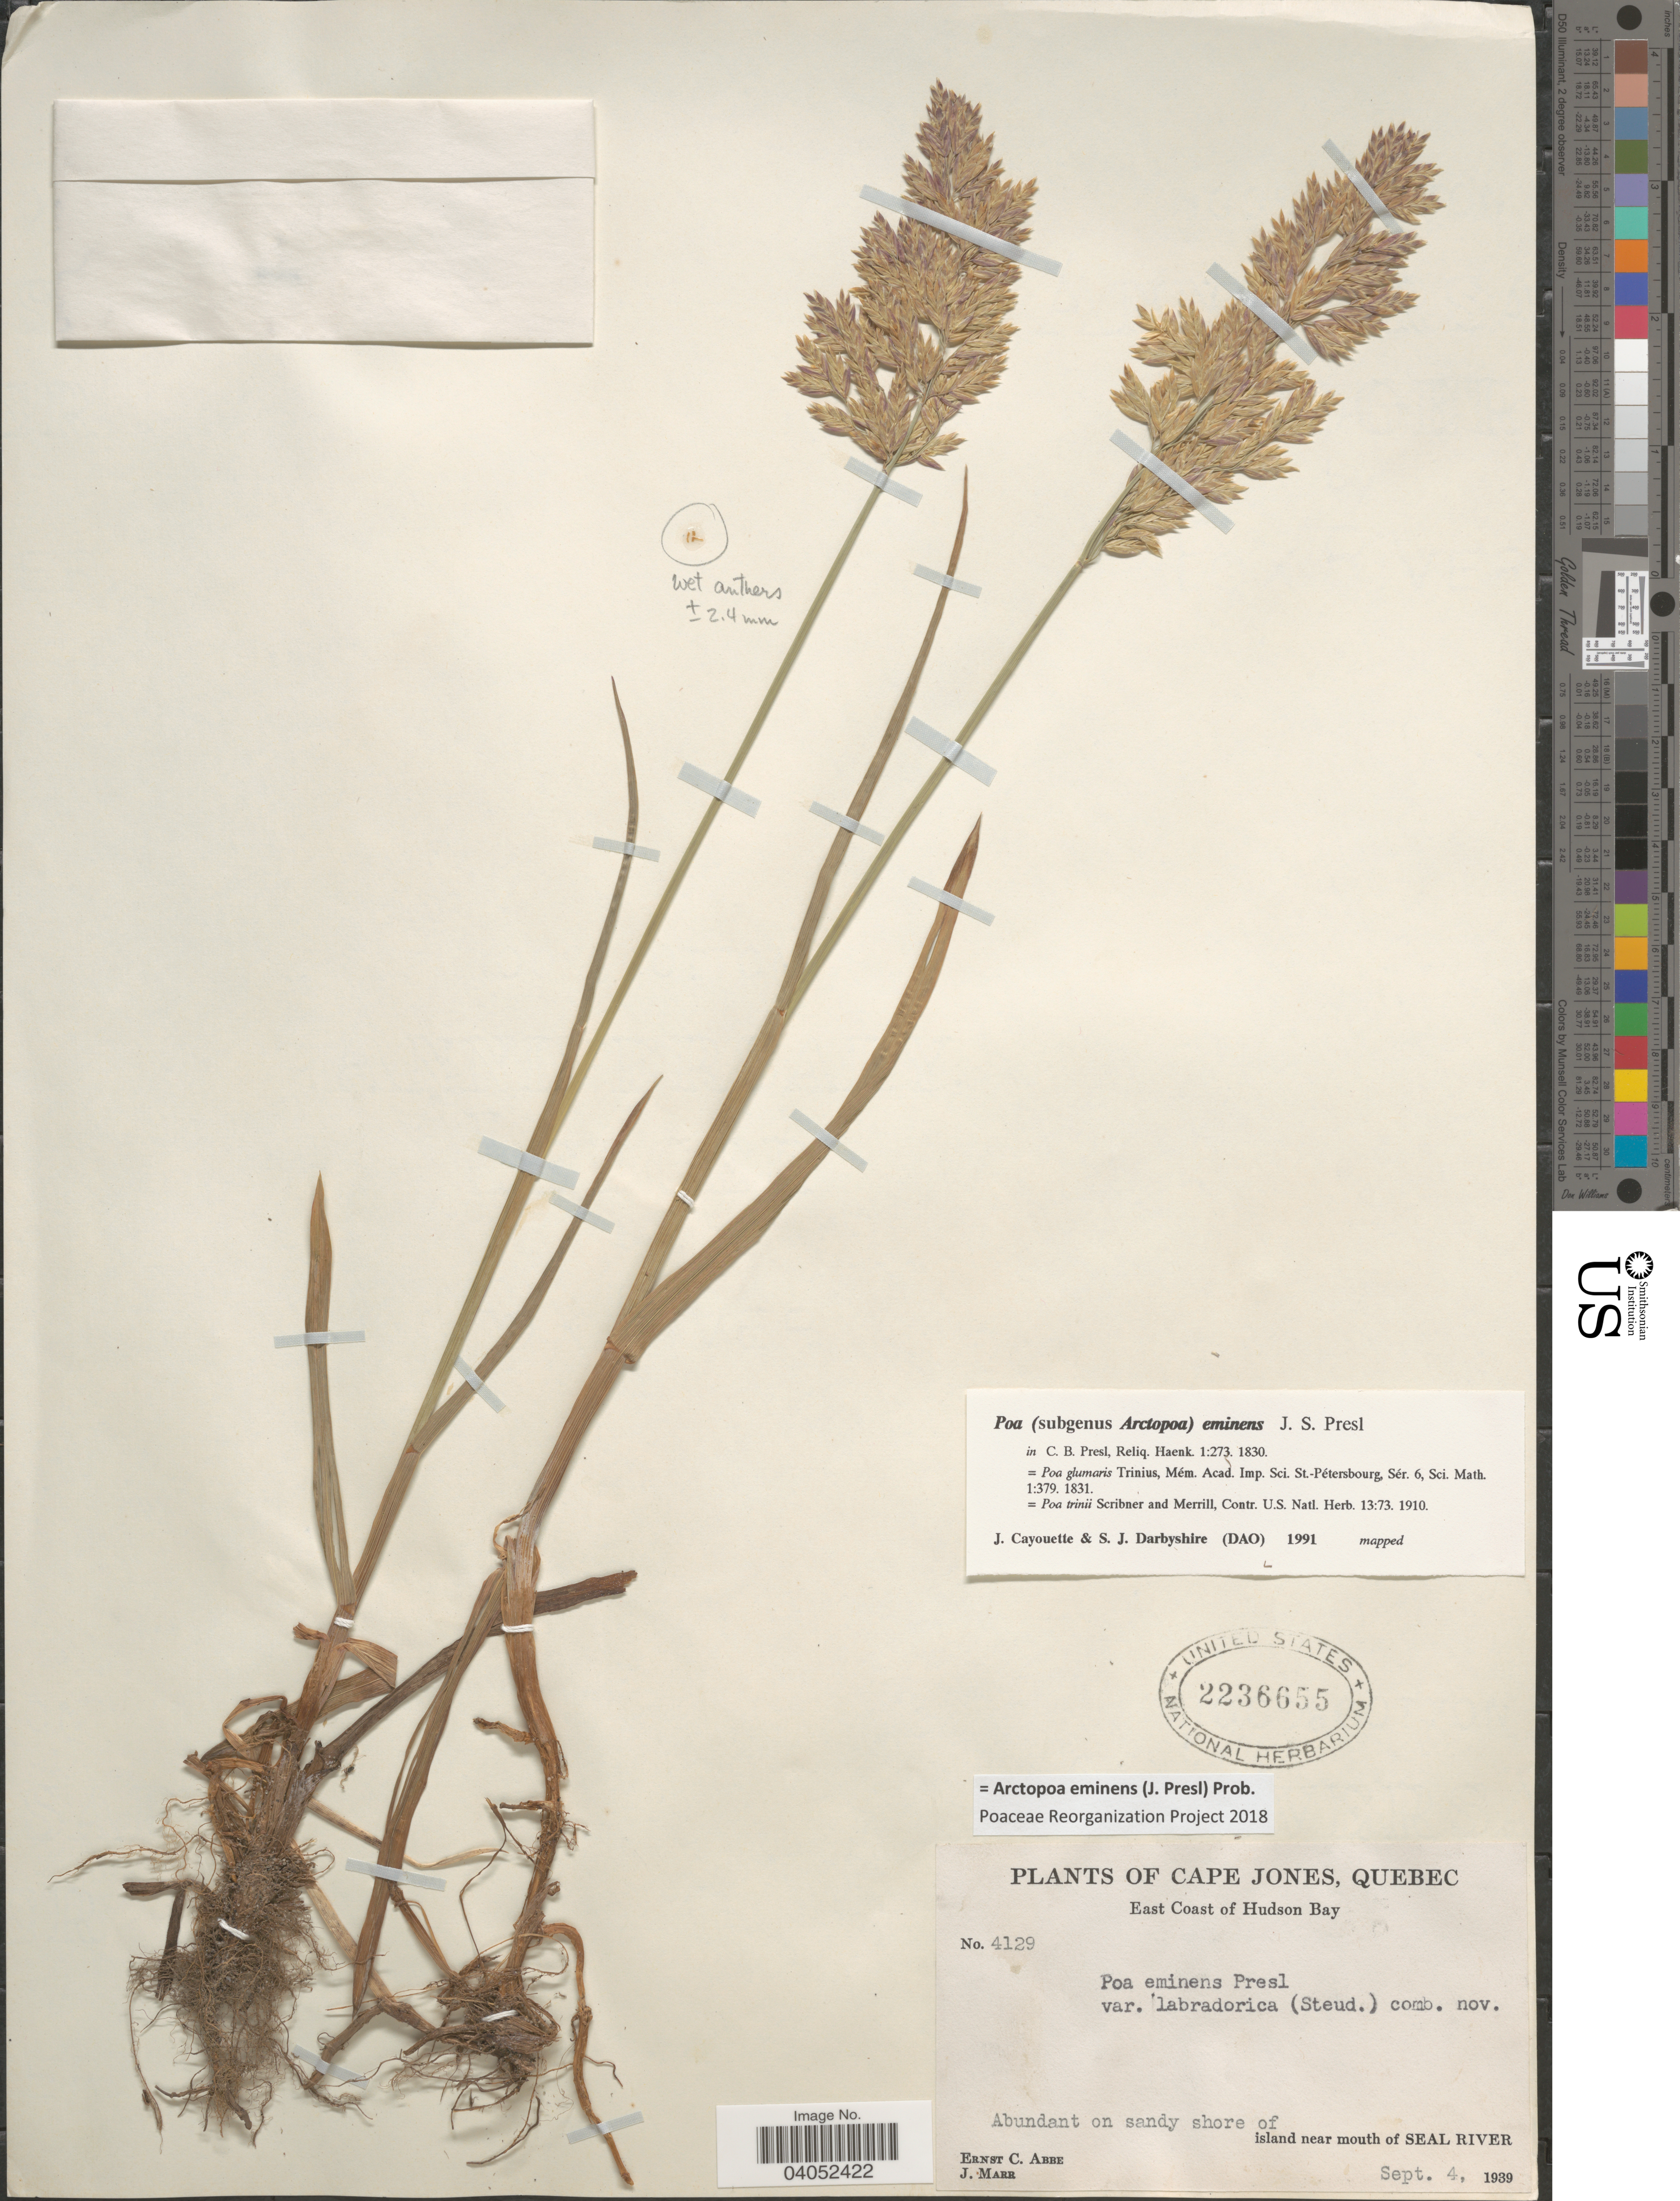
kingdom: Plantae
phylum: Tracheophyta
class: Liliopsida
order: Poales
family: Poaceae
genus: Arctopoa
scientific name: Arctopoa eminens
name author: (J. Presl) Prob.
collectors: E. C. Abbe & J. Marr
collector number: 4129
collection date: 1939-09-04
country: Canada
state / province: Quebec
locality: Cape Jones. East Coast of Hudson Bay. Abundant on sandy shore of island near mouth of Seal River.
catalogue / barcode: US 2236655